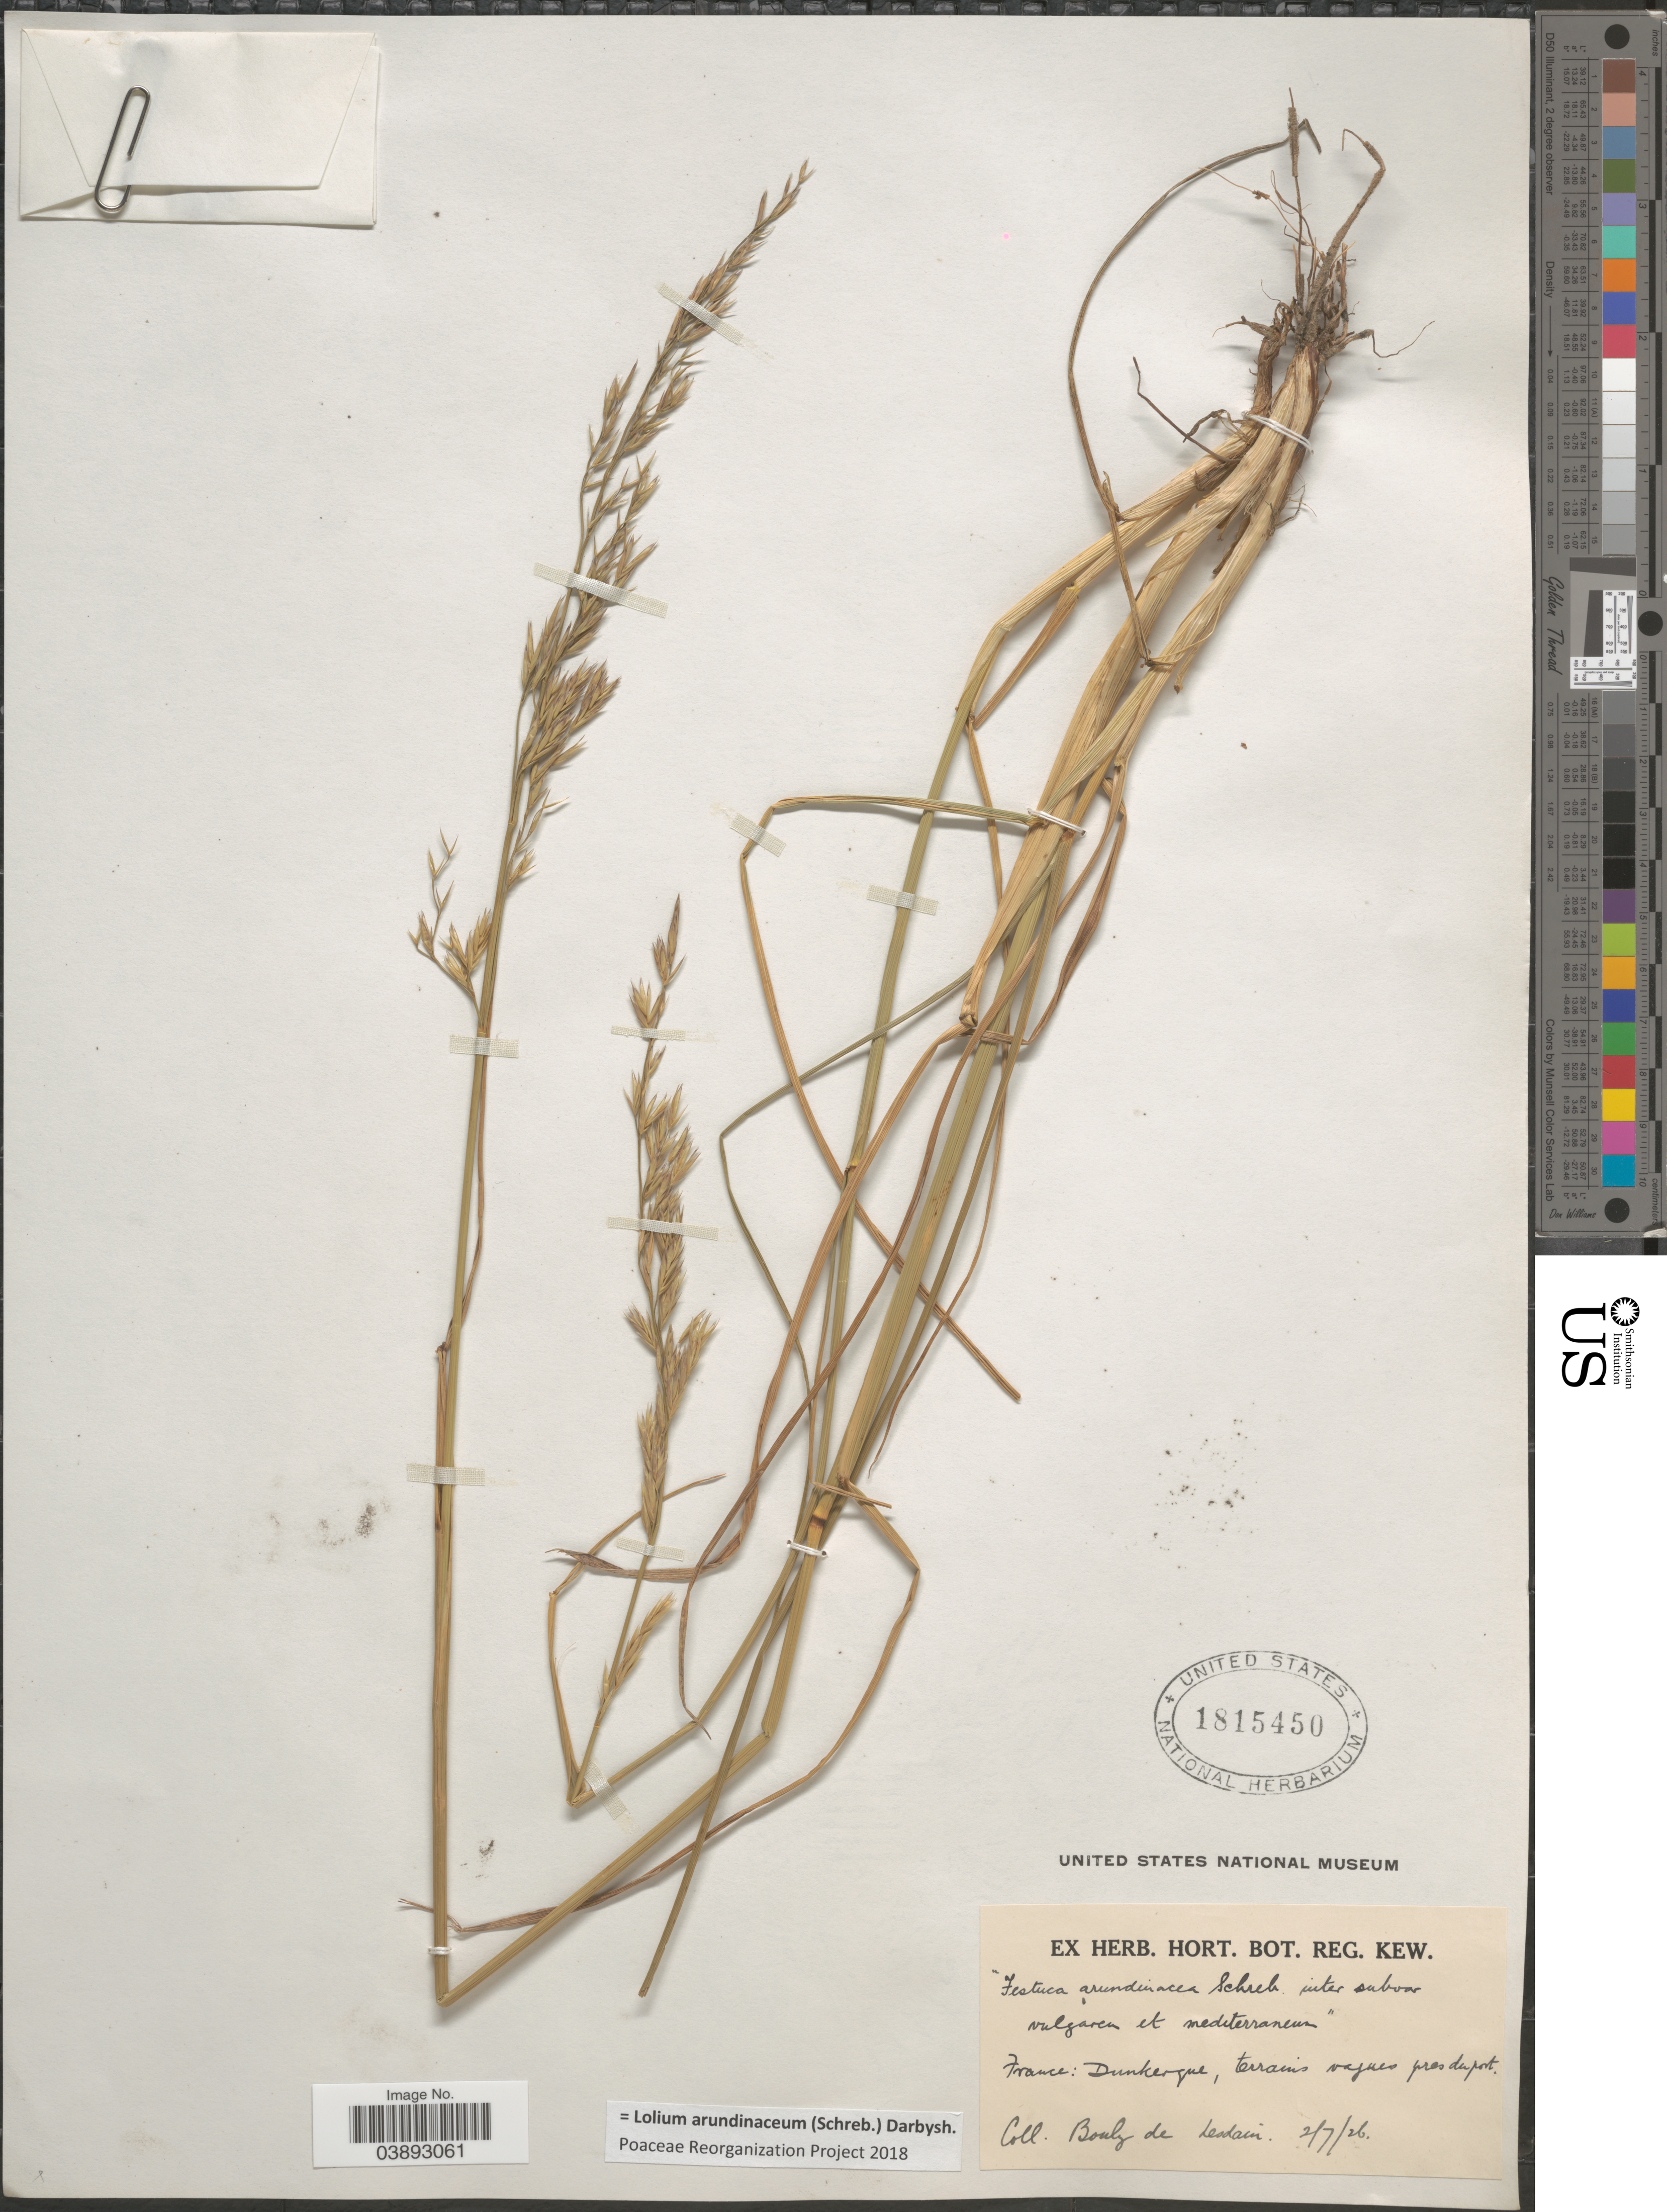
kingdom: Plantae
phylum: Tracheophyta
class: Liliopsida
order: Poales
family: Poaceae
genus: Lolium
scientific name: Lolium arundinaceum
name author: (Schreb.) Darbysh.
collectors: M. Bouly de Lesdain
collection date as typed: Transcribed d/m/y: 2/7/26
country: France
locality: Dunkerque, terrains vajues pres du port.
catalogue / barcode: US 1815450